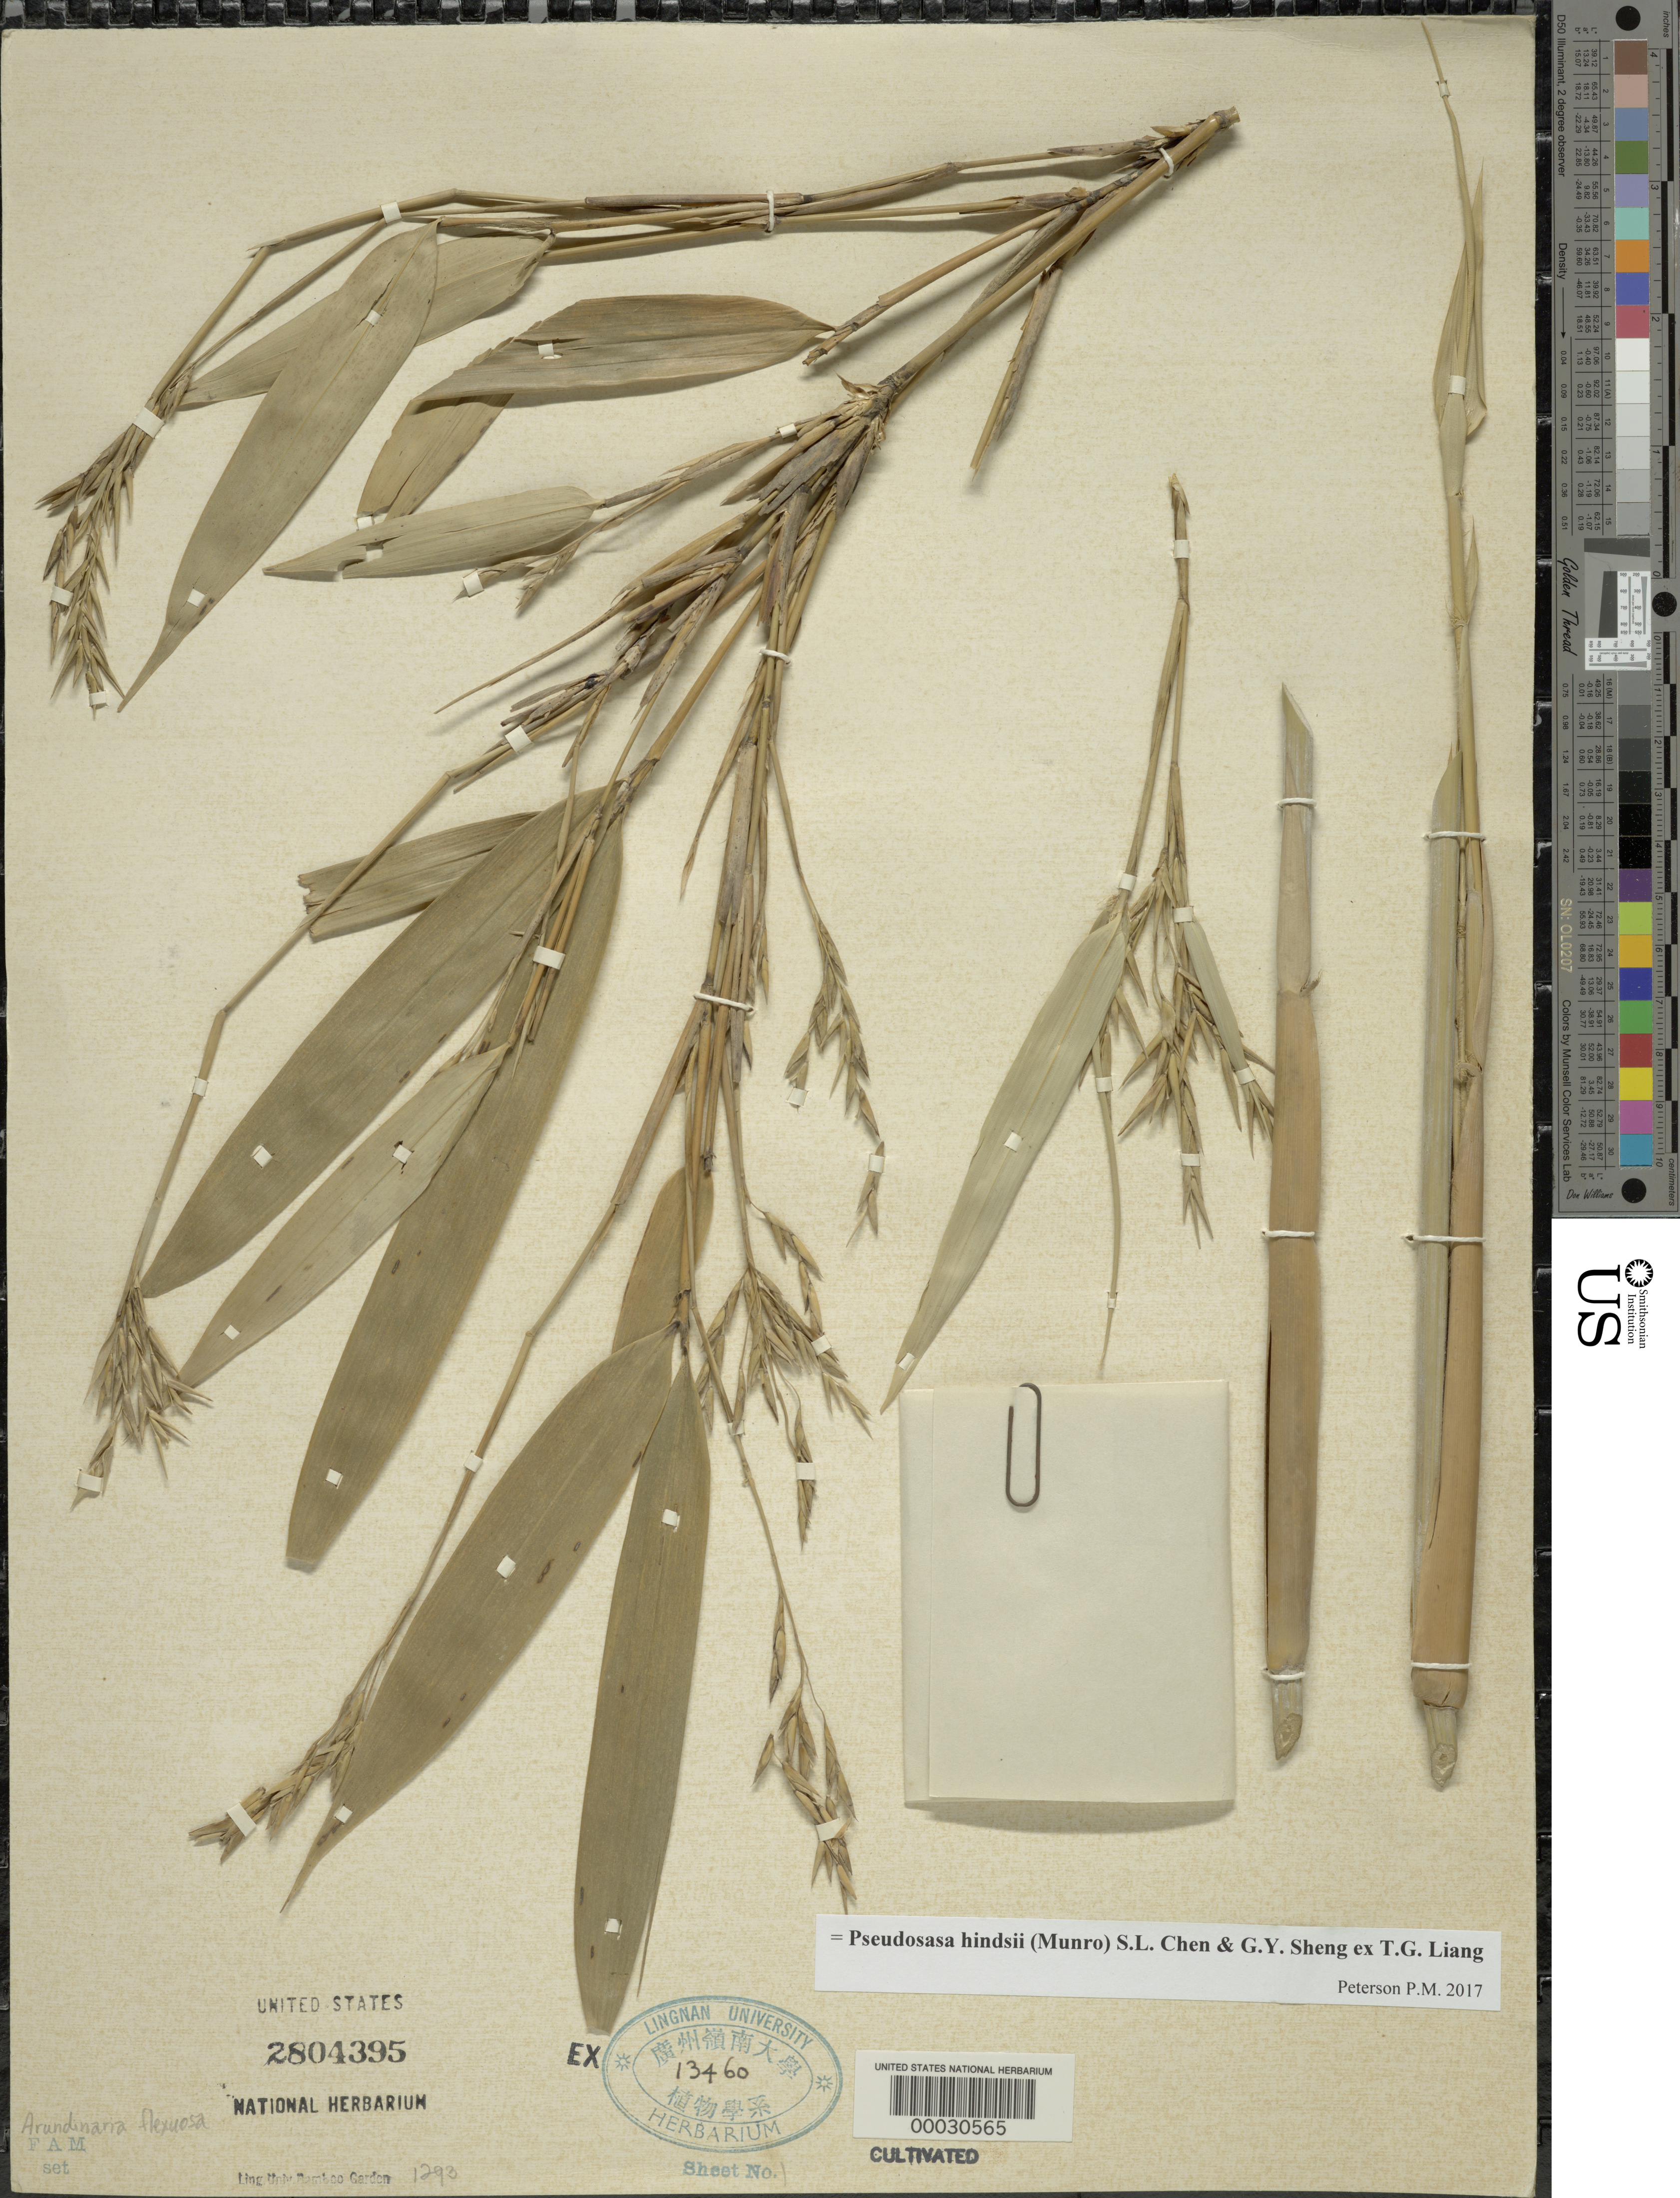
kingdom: Plantae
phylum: Tracheophyta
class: Liliopsida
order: Poales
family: Poaceae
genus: Pseudosasa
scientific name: Pseudosasa hindsii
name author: (Munro) S.L. Chen & G.Y. Sheng ex T.G. Liang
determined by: Poaceae Reorganization Project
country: China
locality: Lingnan university bamboo garden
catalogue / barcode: US 2804395